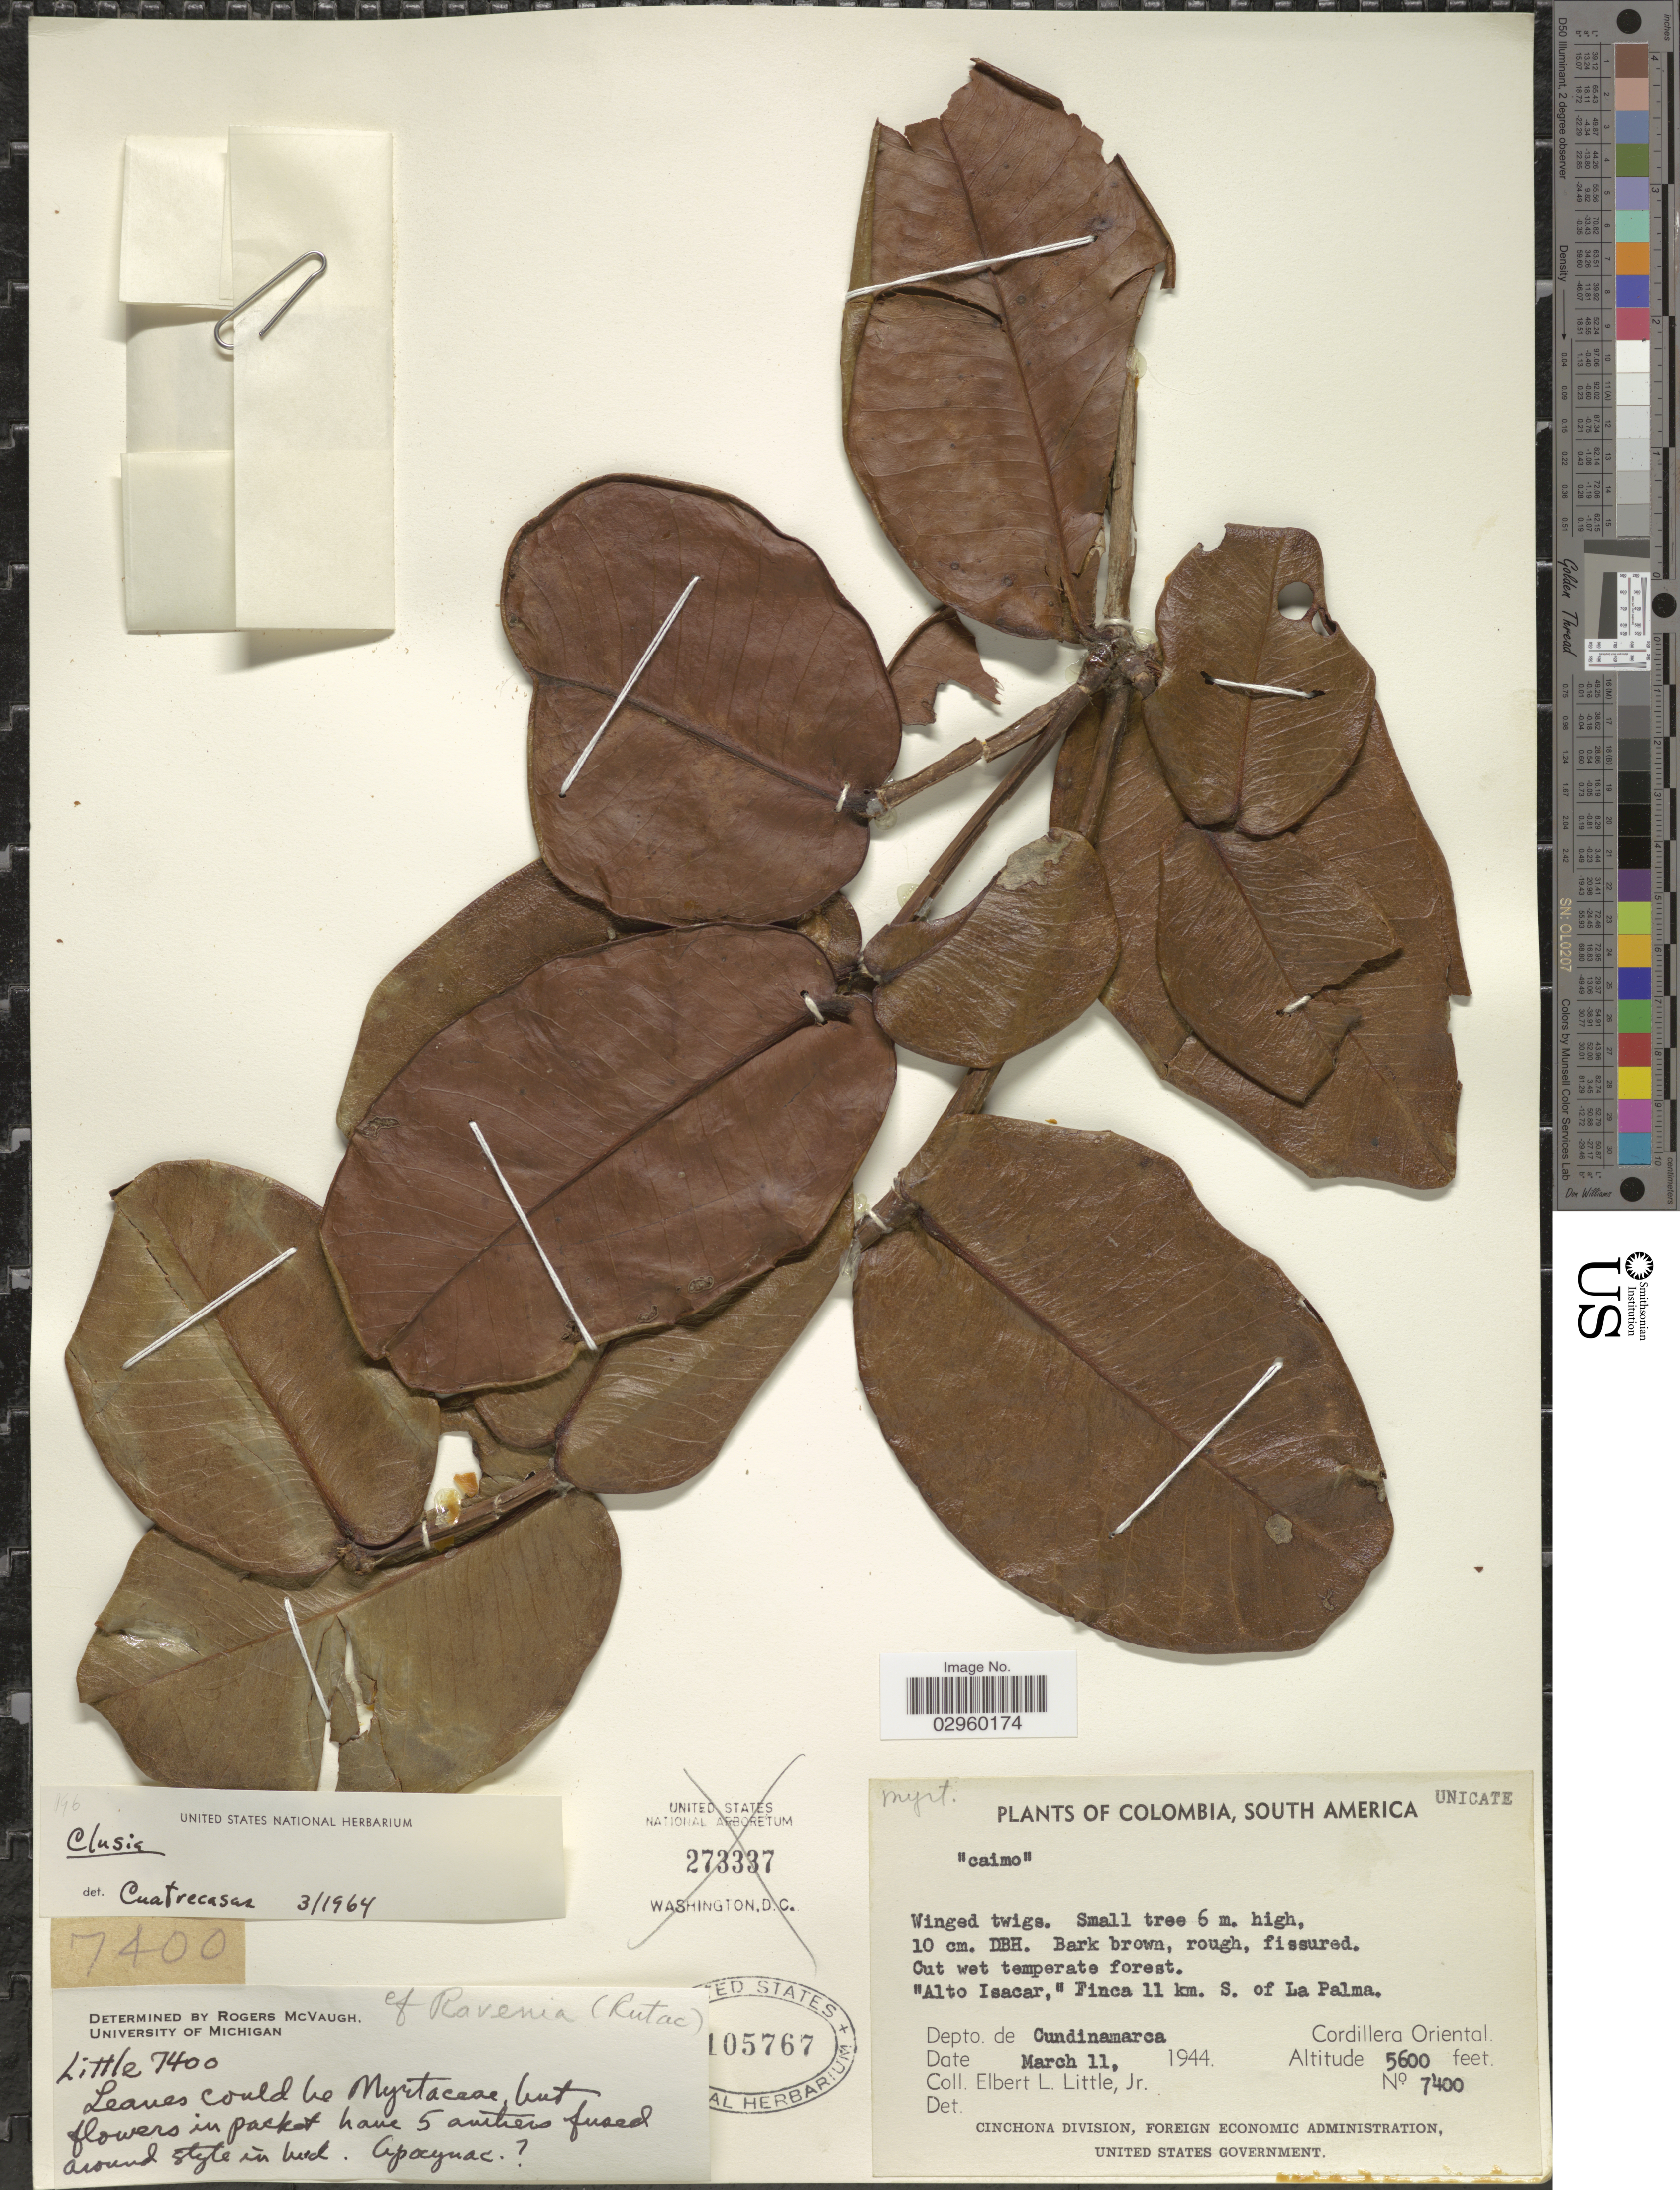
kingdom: Plantae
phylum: Tracheophyta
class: Magnoliopsida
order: Malpighiales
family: Clusiaceae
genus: Clusia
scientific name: Clusia sp.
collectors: E. L. Little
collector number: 7400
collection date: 1944-03-11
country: Colombia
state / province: Cundinamarca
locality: Alto Isacar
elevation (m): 1707